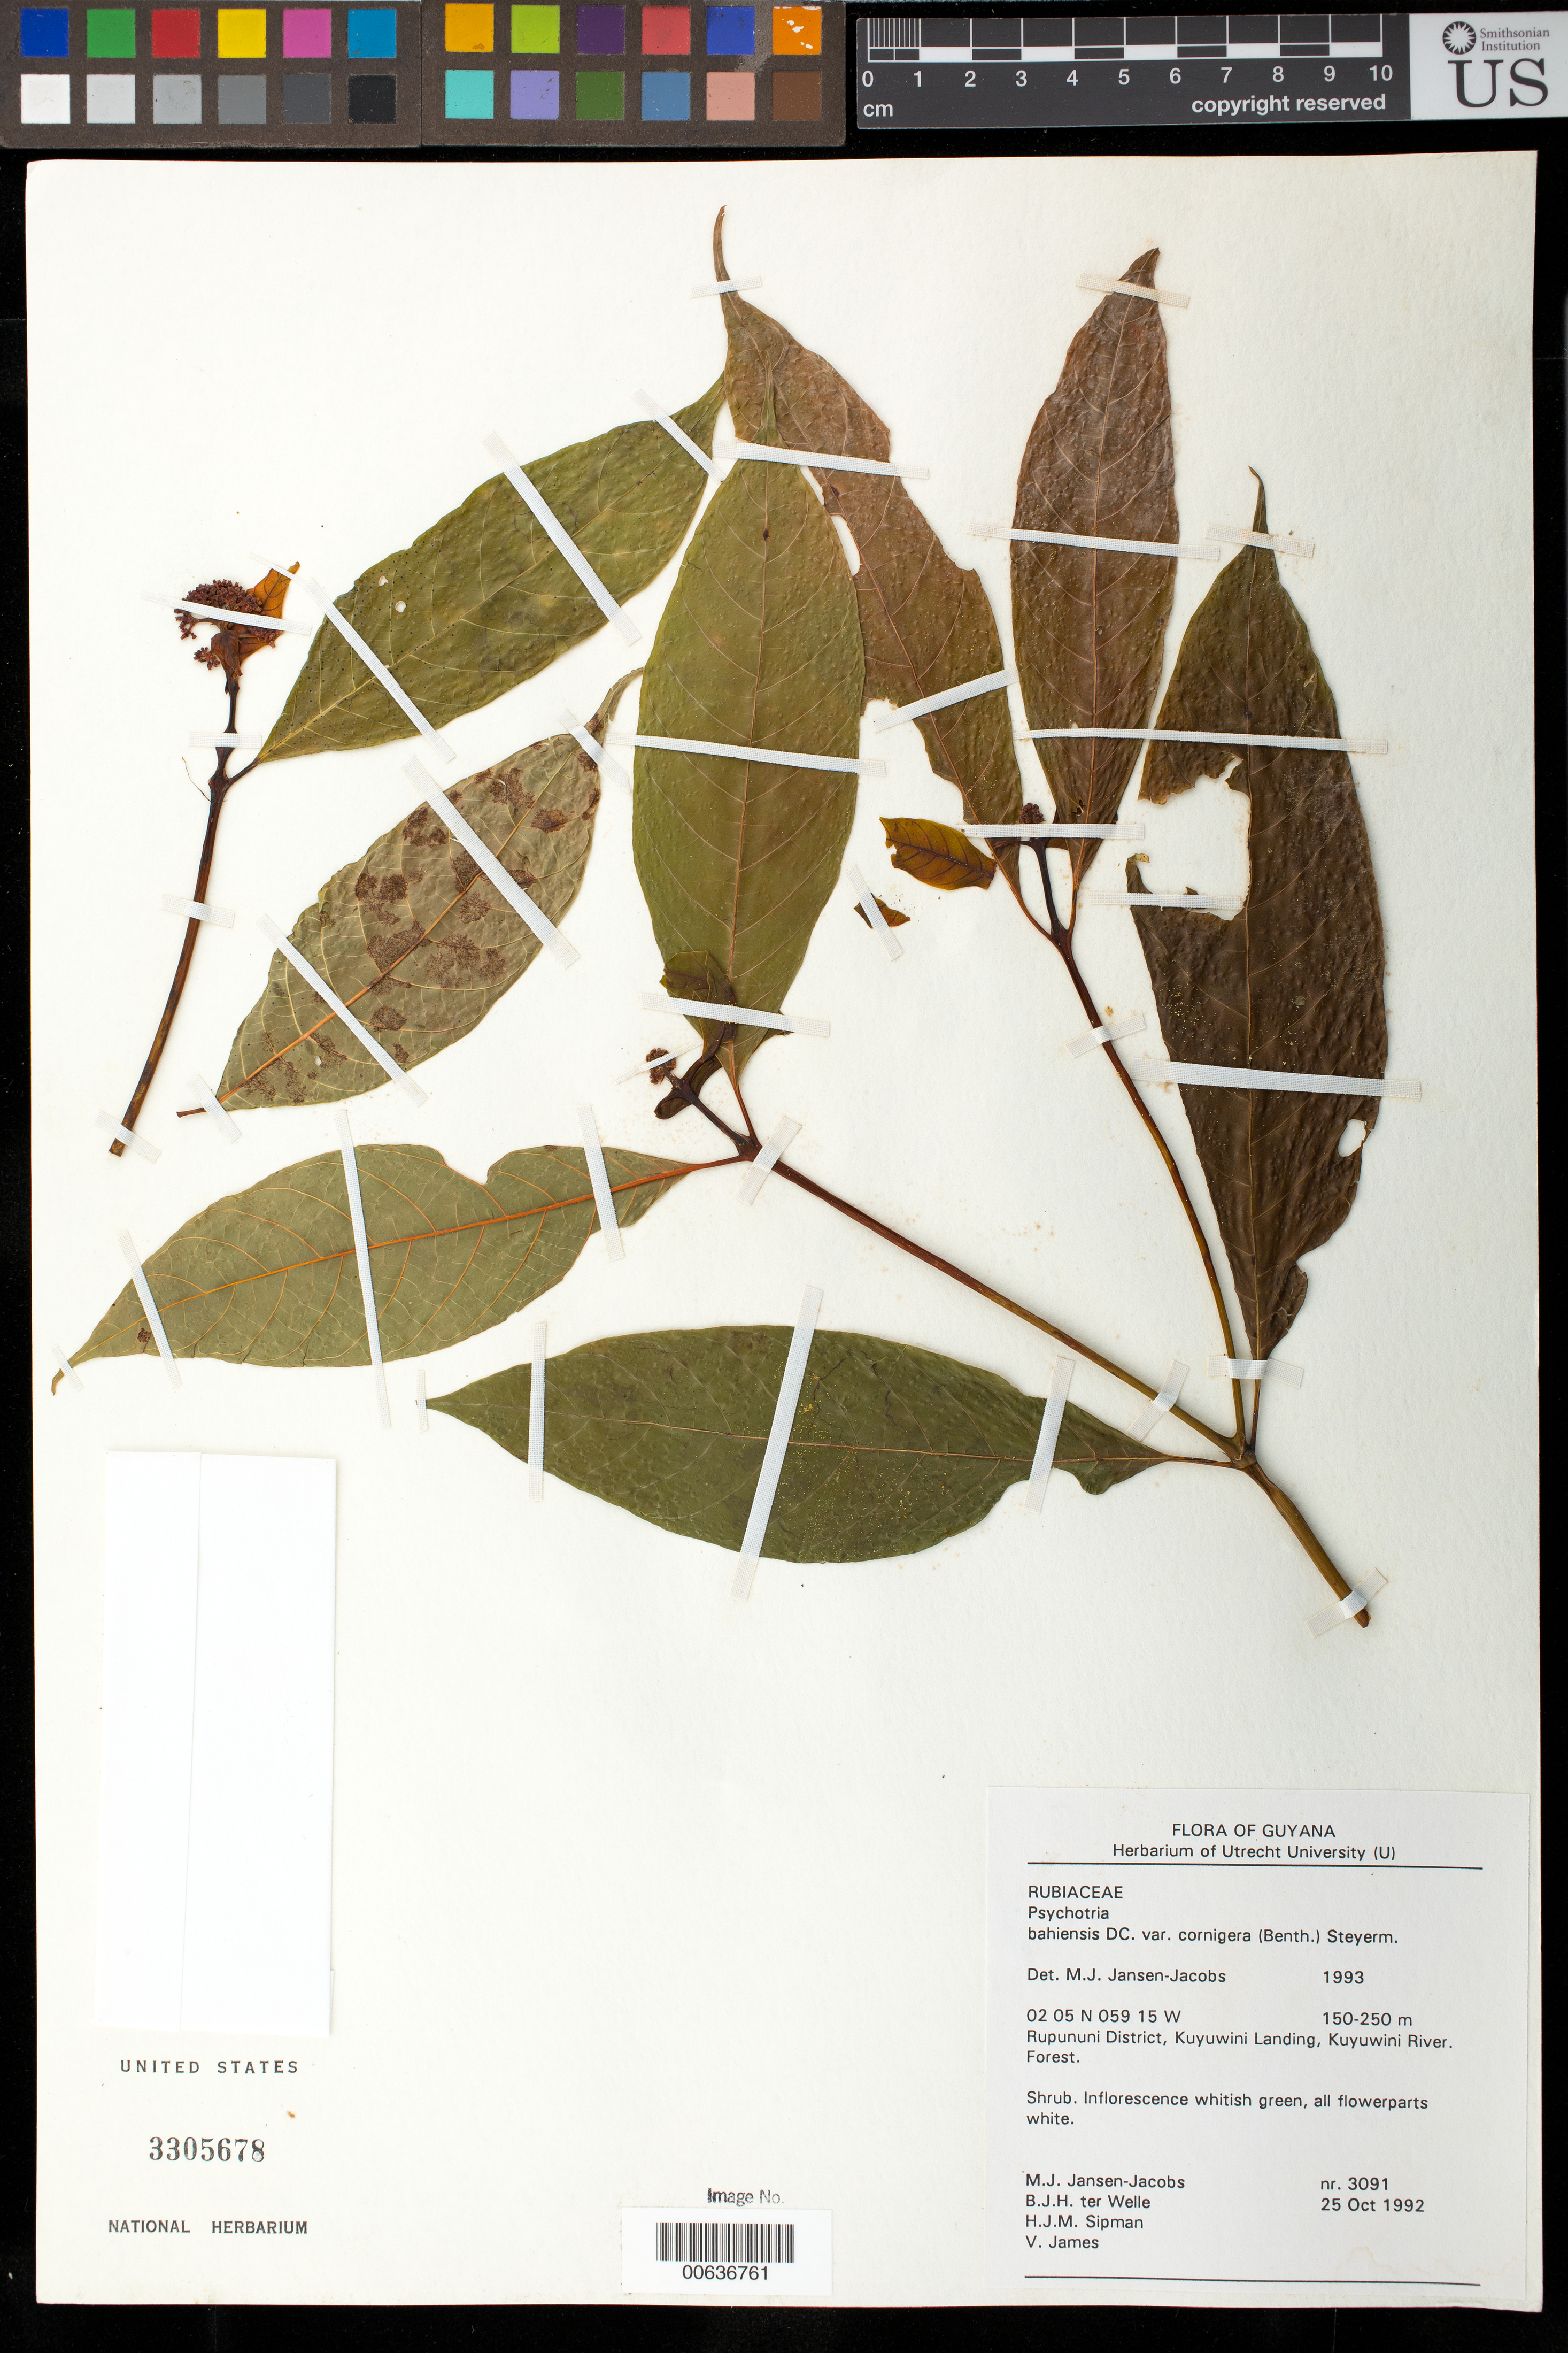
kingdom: Plantae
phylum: Tracheophyta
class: Magnoliopsida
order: Gentianales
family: Rubiaceae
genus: Palicourea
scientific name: Palicourea didymocarpos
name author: (A. Rich. ex DC.) Delprete & J.H. Kirkbr.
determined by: Kirkbride, J. H., Jr.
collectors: M. J. Jansen-Jacobs, B. Welle, H. J. M. Sipman & V. James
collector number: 3091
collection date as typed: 25-Oct-92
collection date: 1992-10-25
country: Guyana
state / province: U. Takutu-U. Essequibo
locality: Kuyuwini Landing, Kuyuwini River, Rupununi District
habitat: Forest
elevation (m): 150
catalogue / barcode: US 3305678